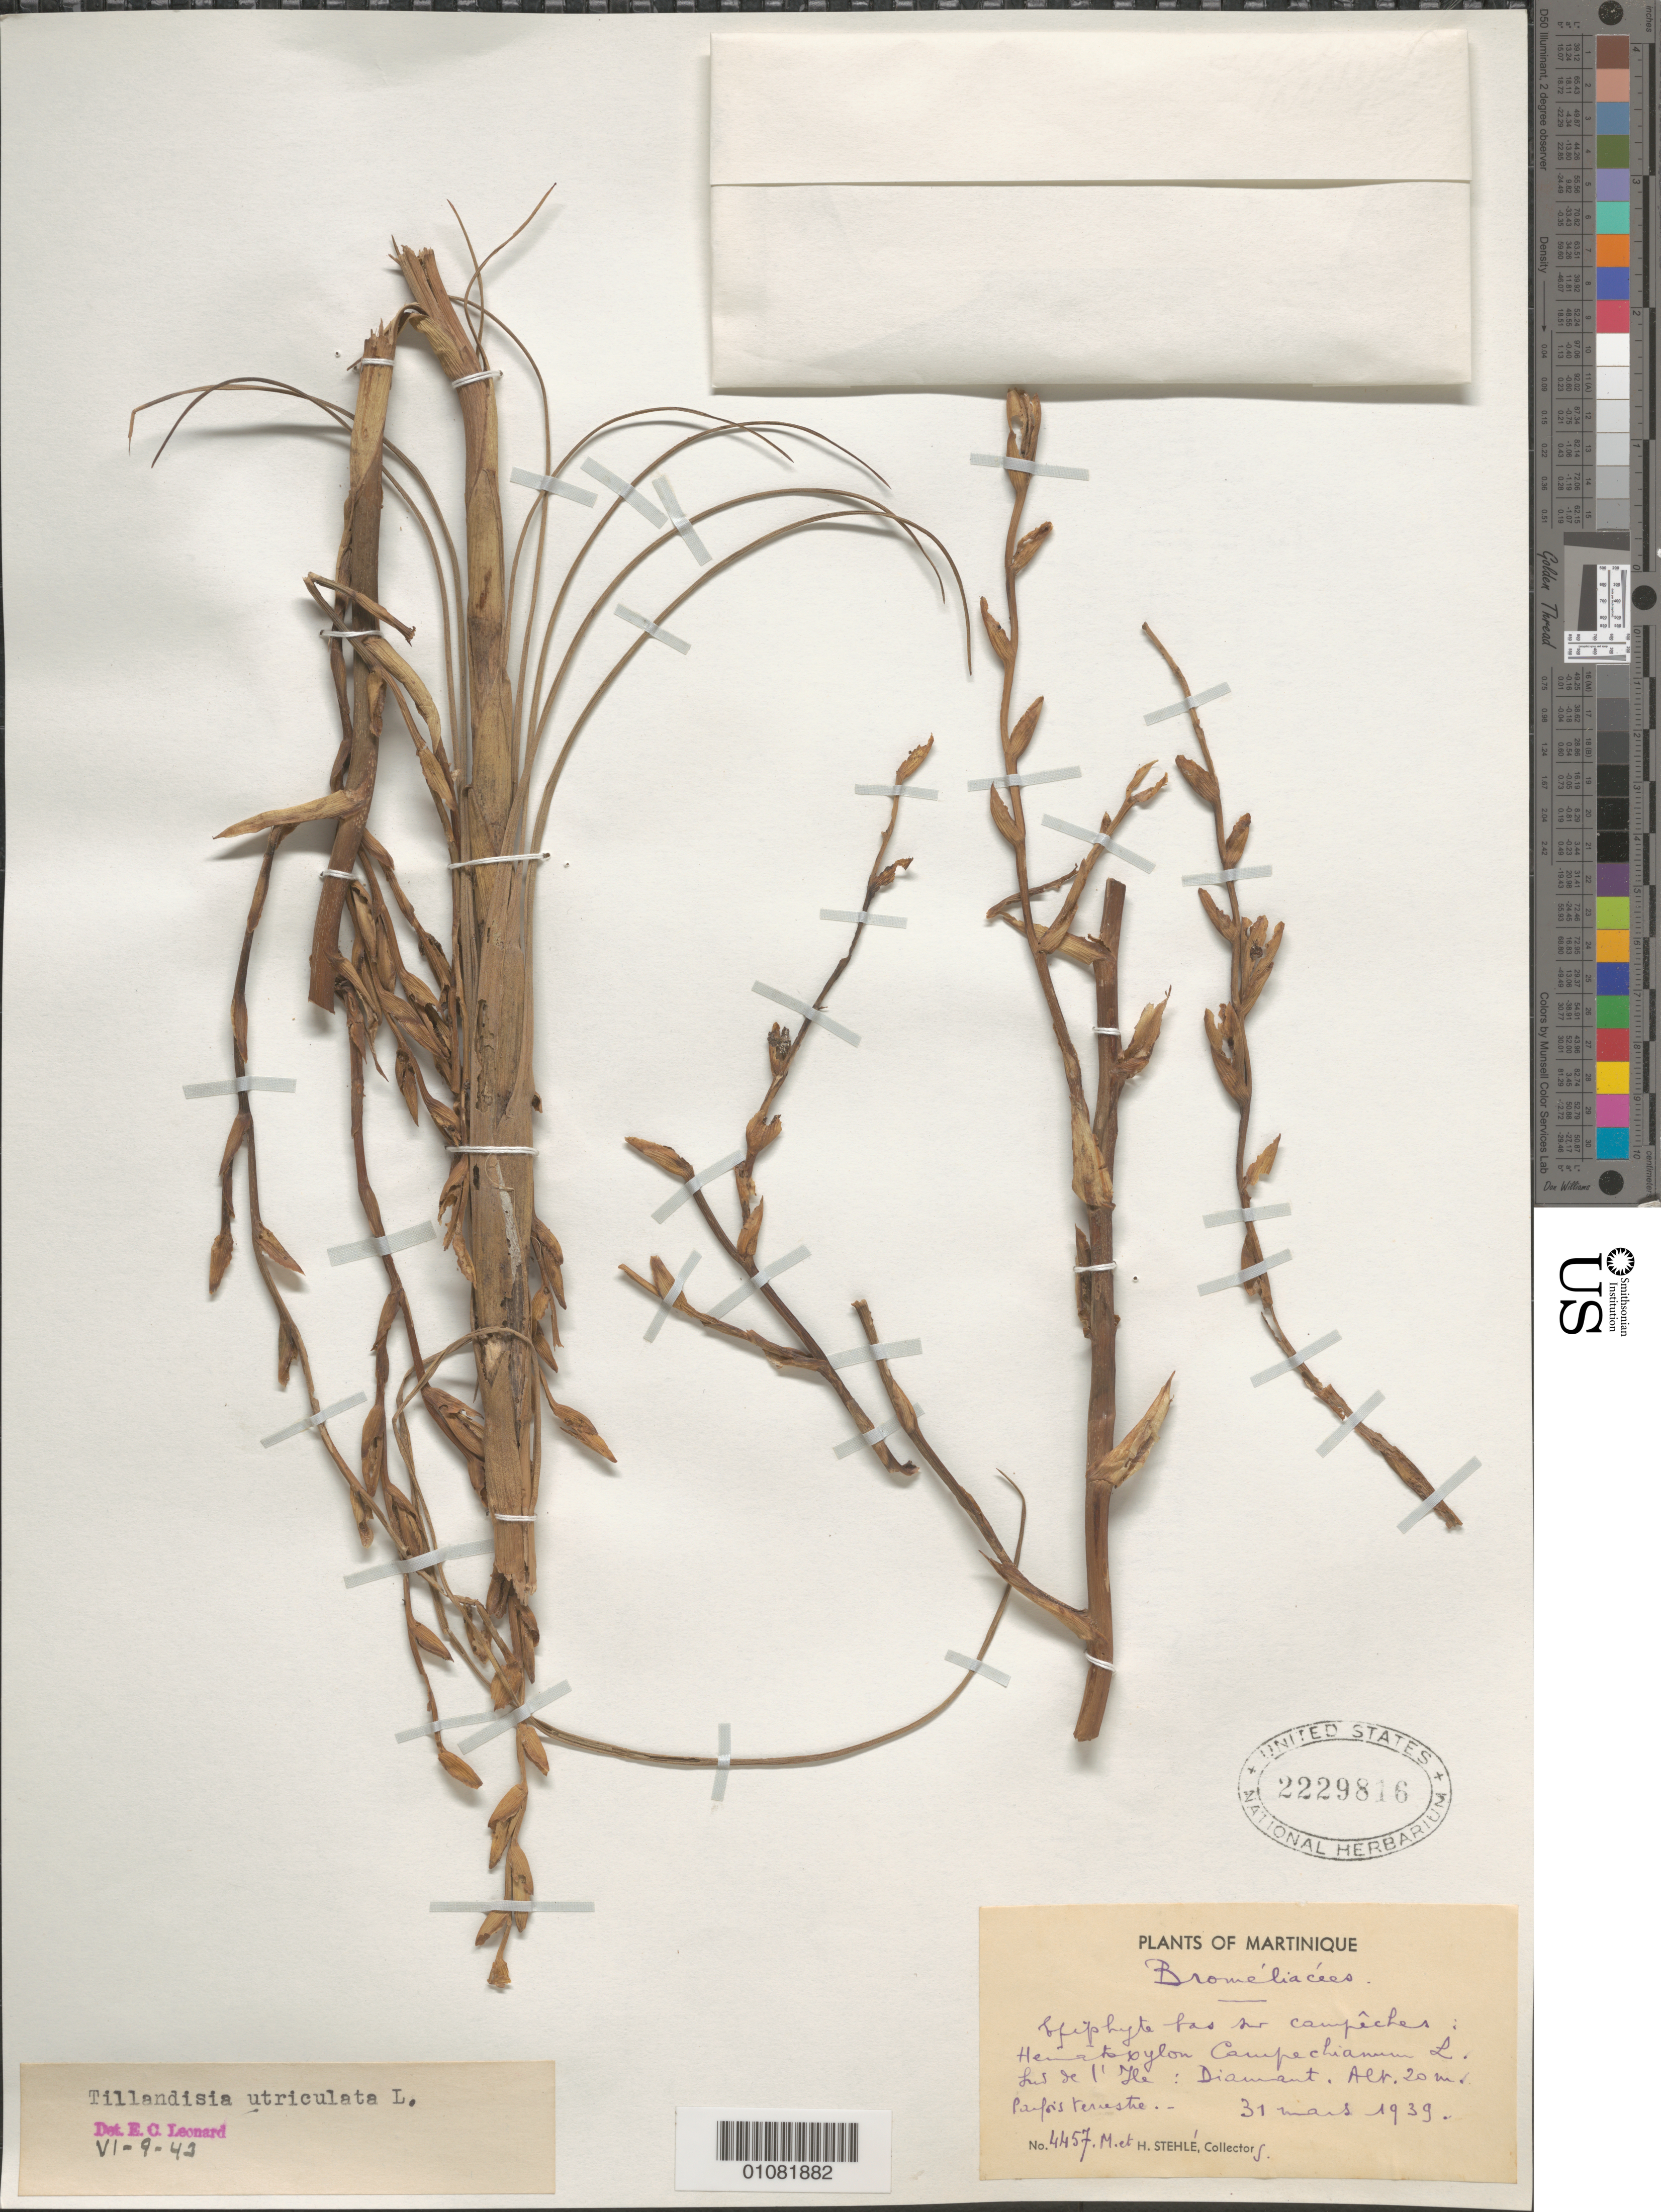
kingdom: Plantae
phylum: Tracheophyta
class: Liliopsida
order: Poales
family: Bromeliaceae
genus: Tillandsia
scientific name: Tillandsia utriculata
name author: L.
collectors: M. Stehlé & H. Stehlé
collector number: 4457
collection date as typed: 31 Mar 1939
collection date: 1939-03-31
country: Martinique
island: Martinique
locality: Sud de l'Ile: Diamant.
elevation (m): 20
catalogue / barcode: US 2229816